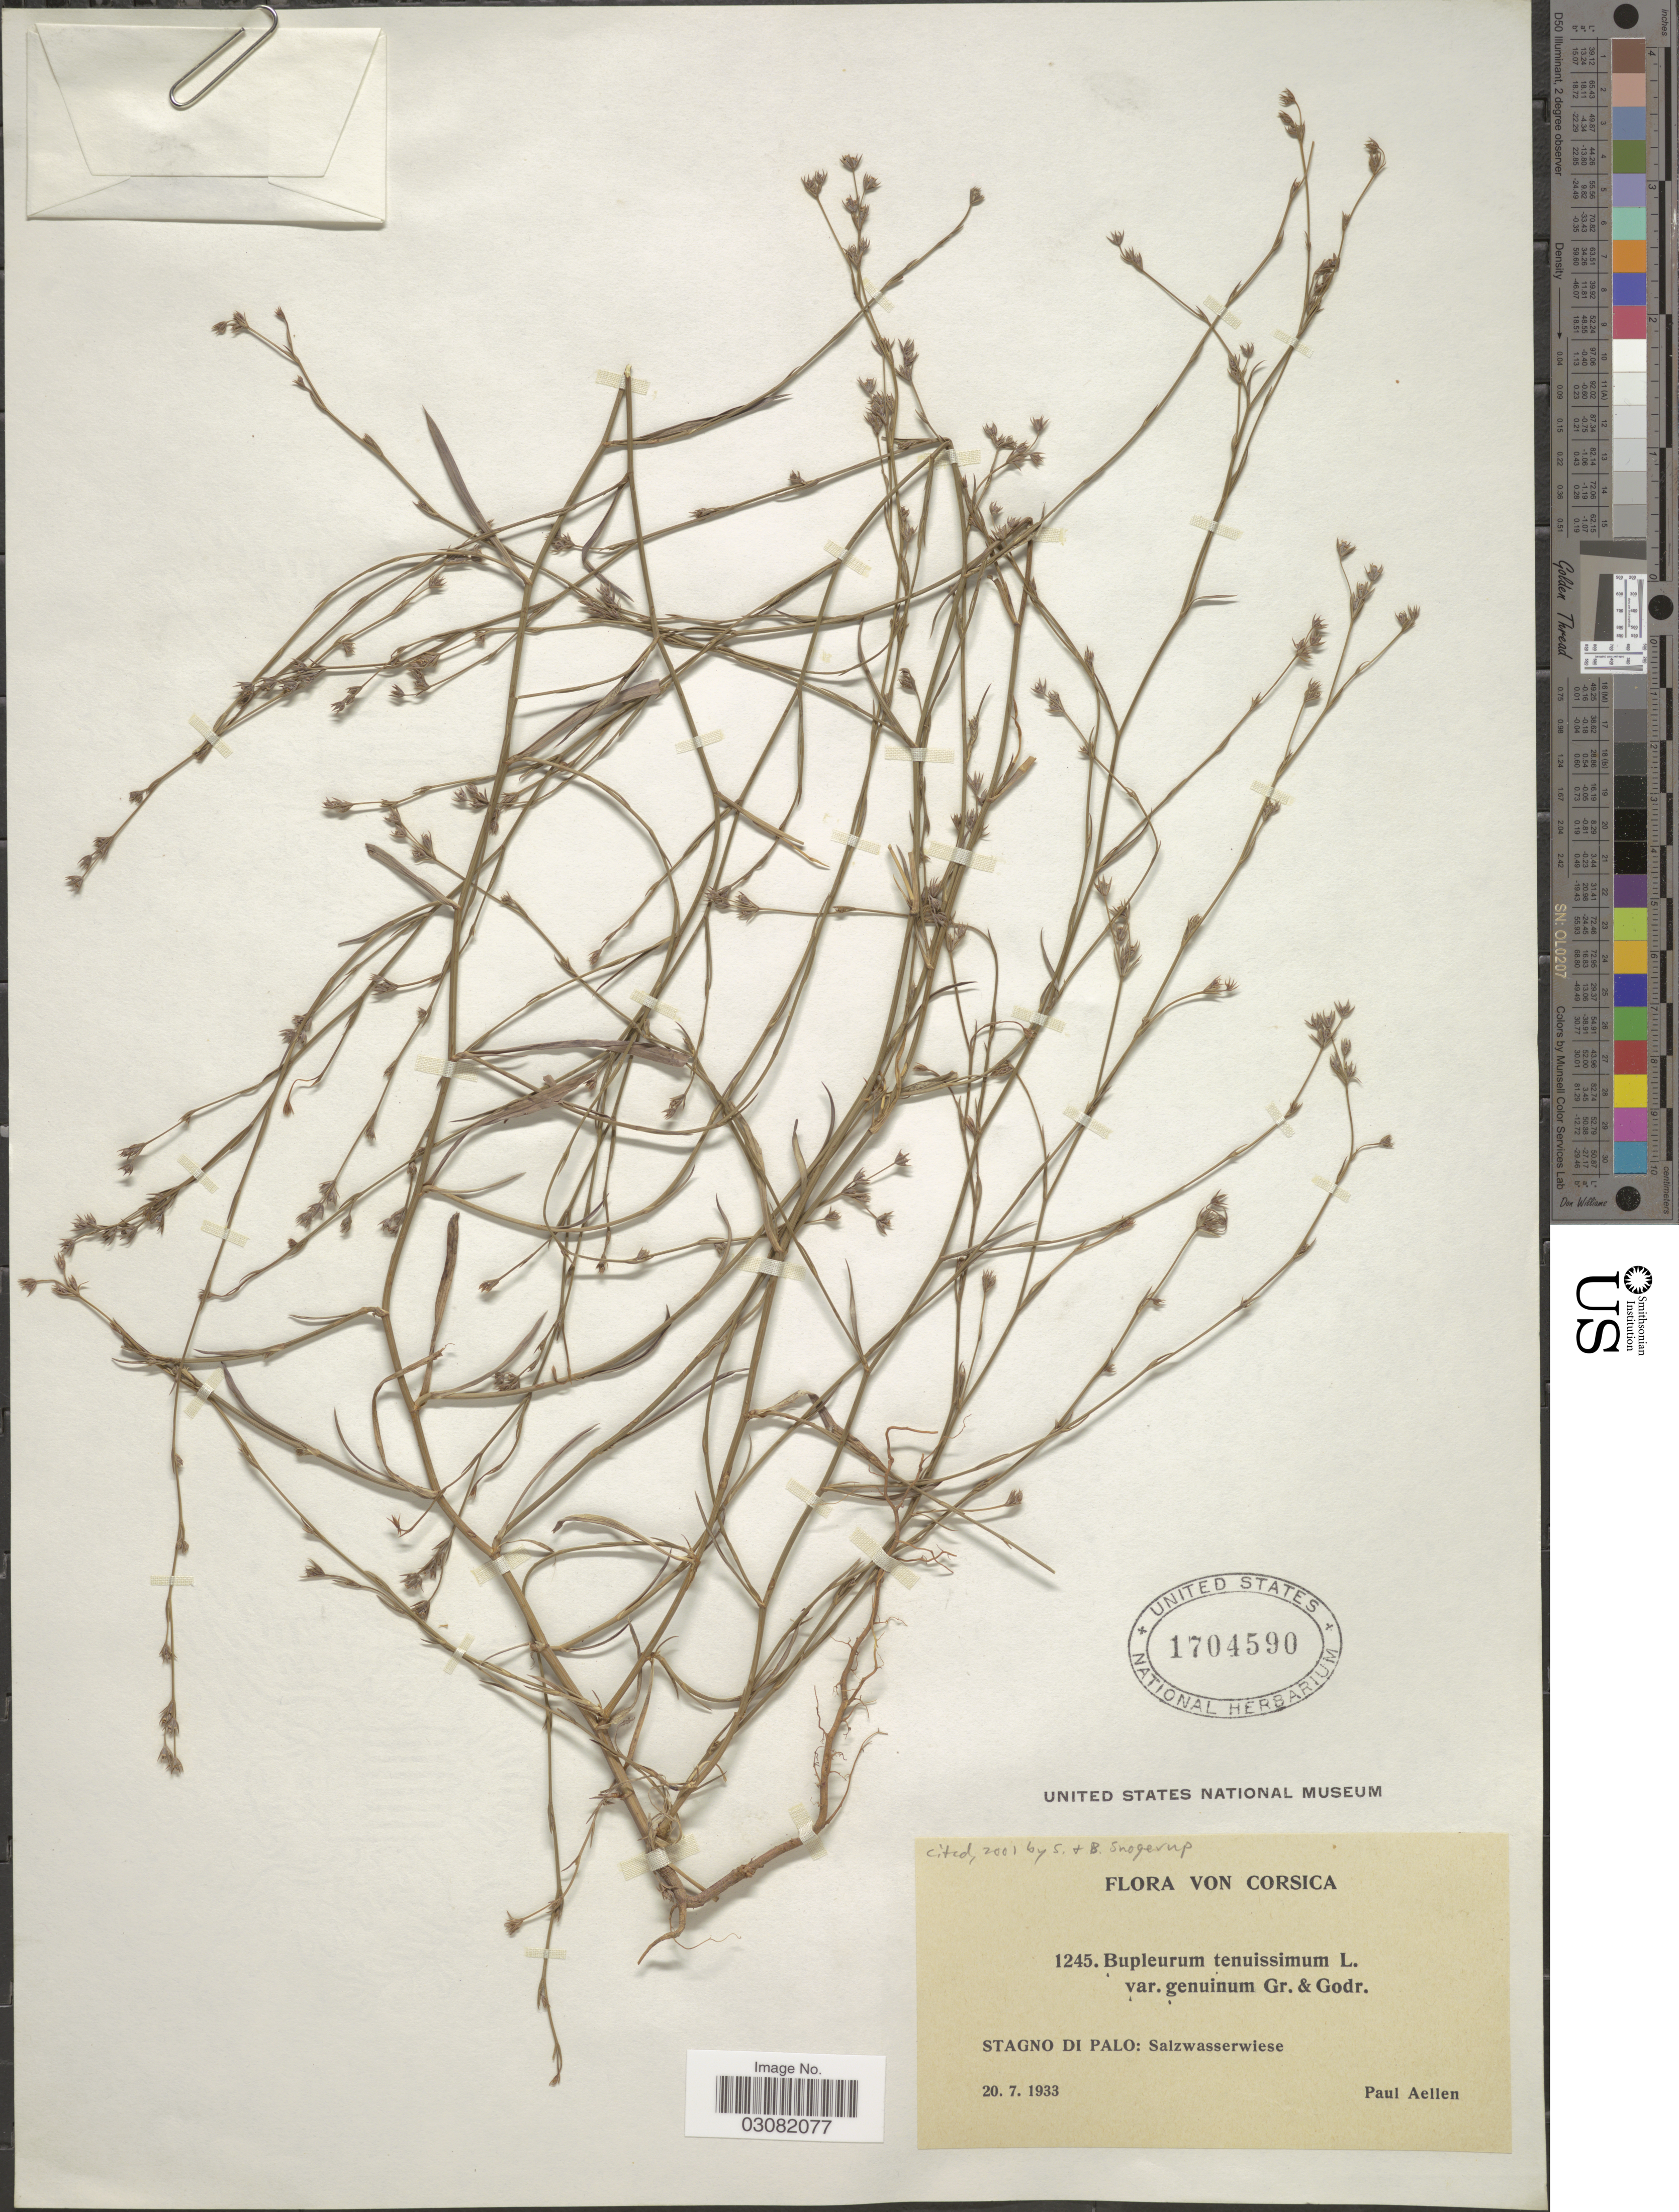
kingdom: Plantae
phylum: Tracheophyta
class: Magnoliopsida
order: Apiales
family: Apiaceae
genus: Bupleurum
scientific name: Bupleurum tenuissimum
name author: L.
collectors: P. Aellen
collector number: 1245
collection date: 1933-07-20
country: France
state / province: Corsica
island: Corse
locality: Stagno Di Palo: Salzwasserwiese.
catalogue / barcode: US 1704590